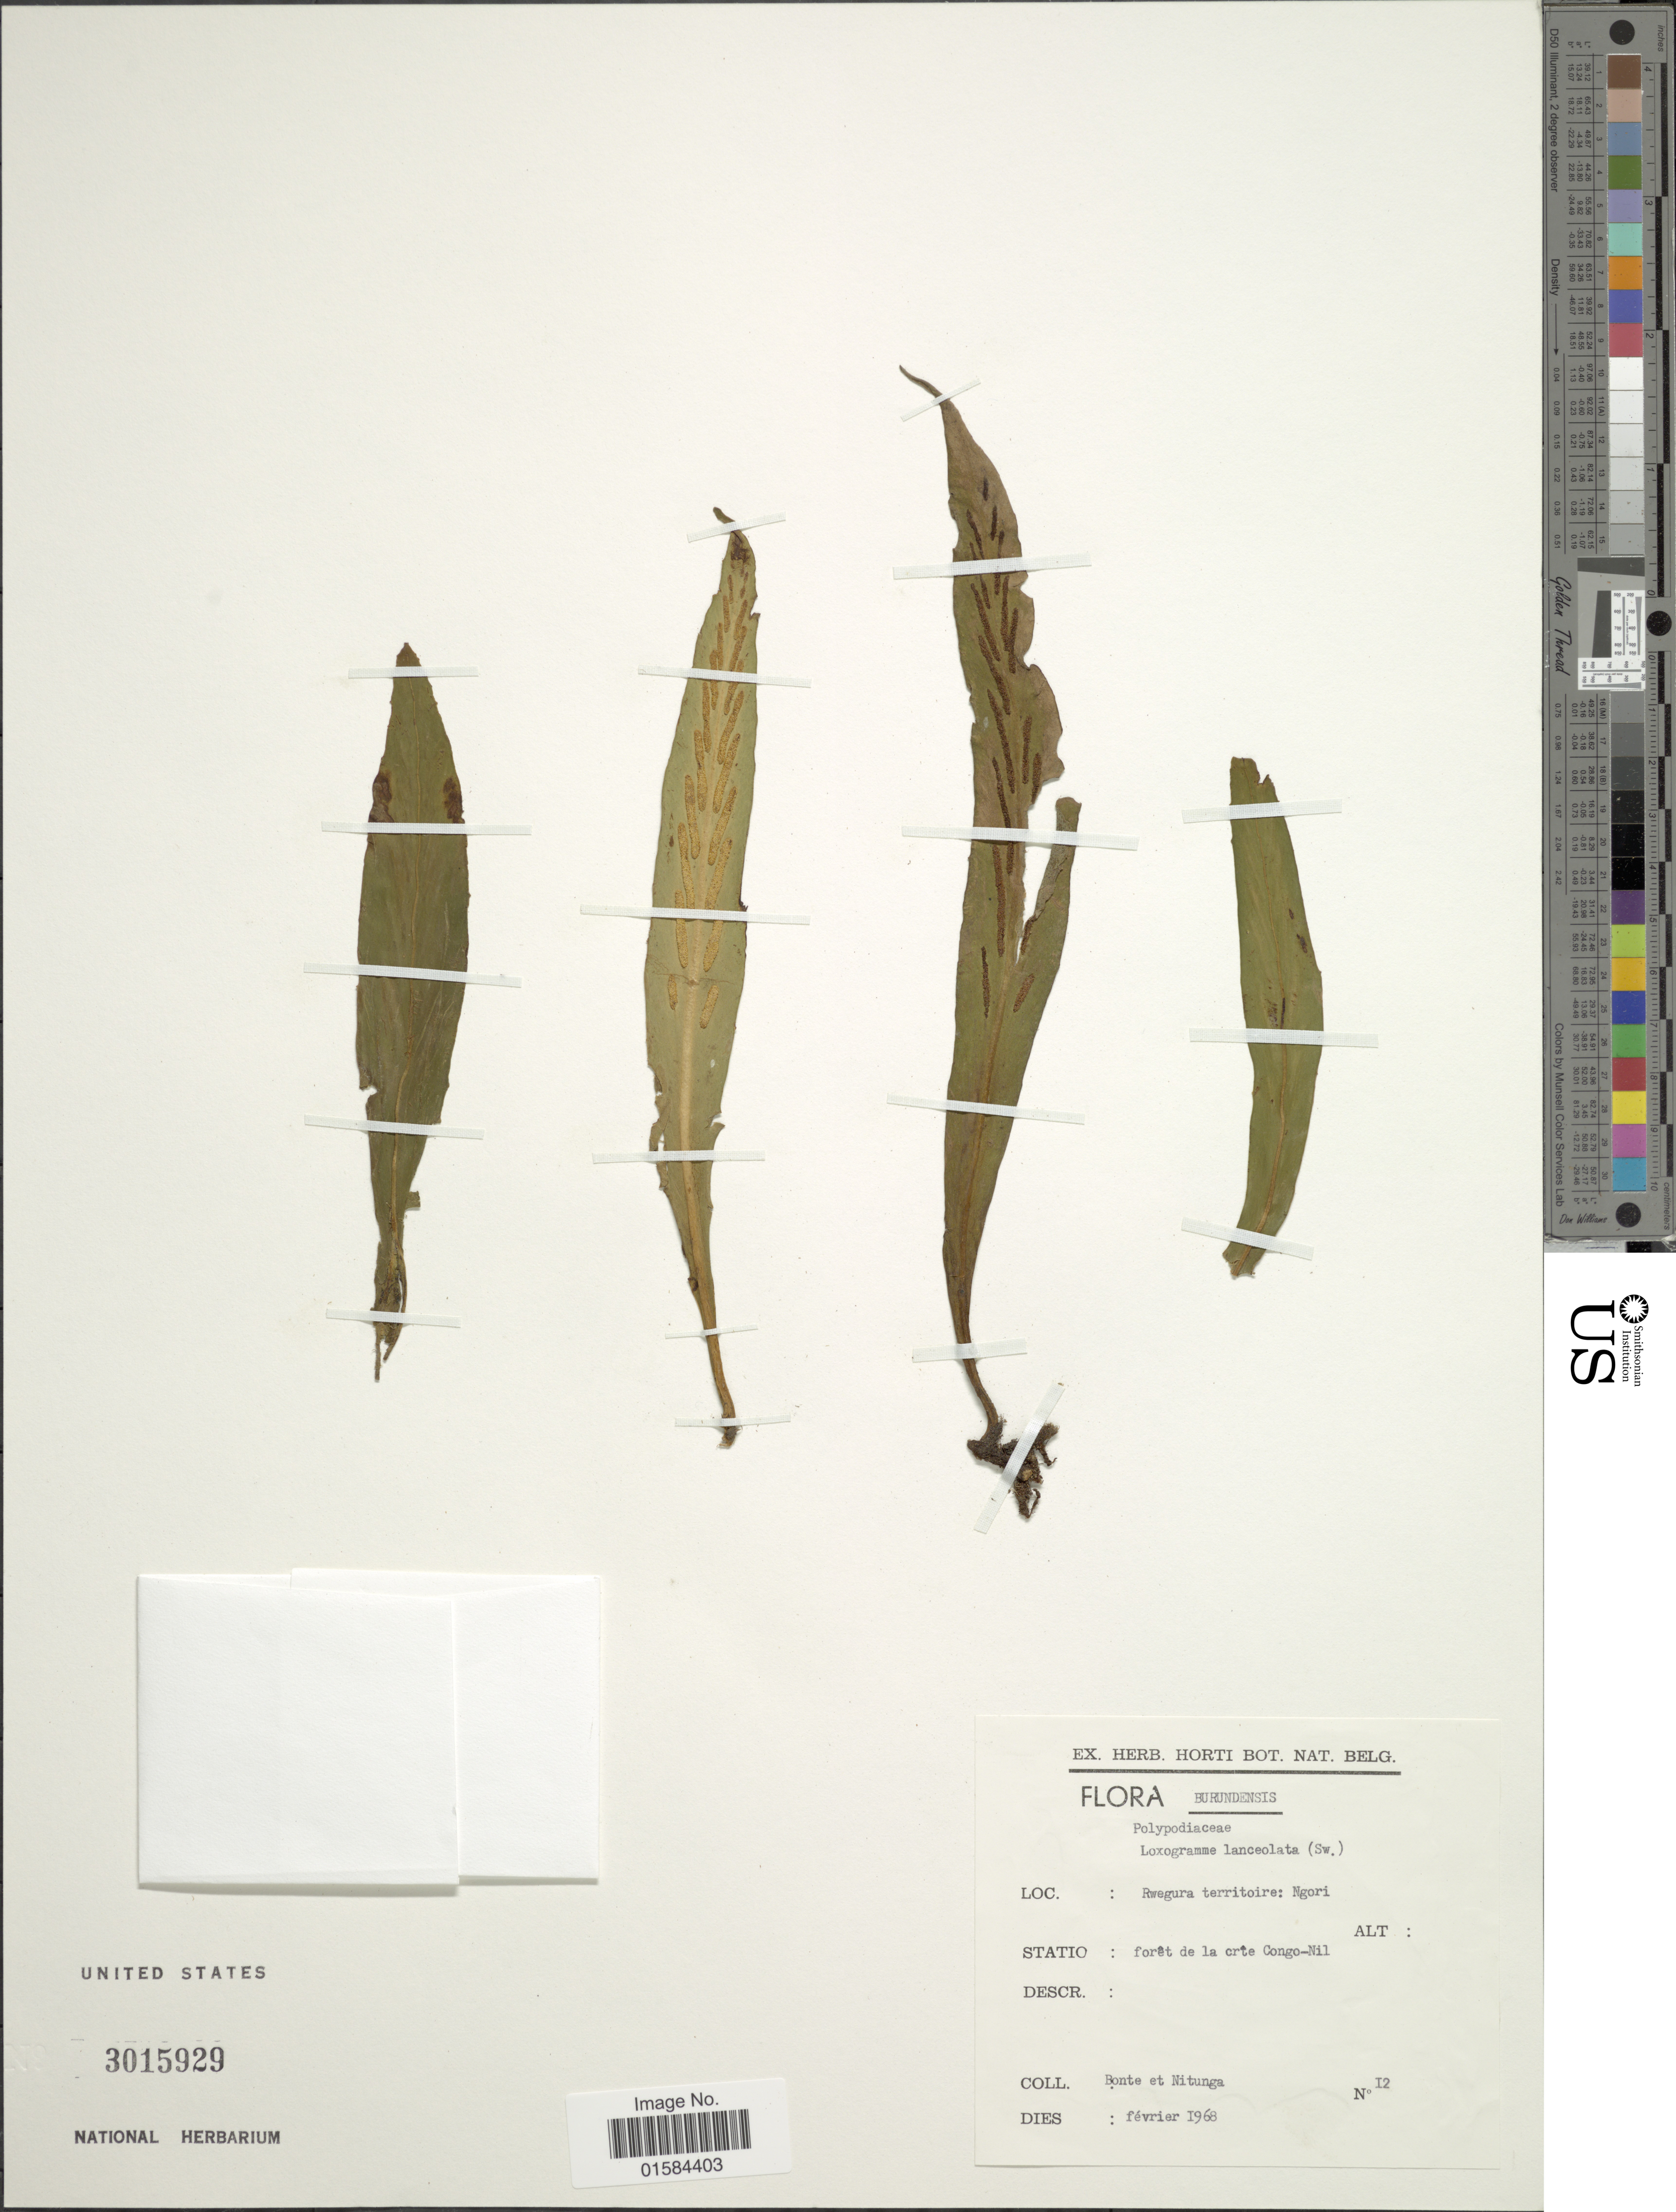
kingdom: Plantae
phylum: Tracheophyta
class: Polypodiopsida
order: Polypodiales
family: Polypodiaceae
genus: Loxogramme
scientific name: Loxogramme lanceolata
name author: (Sw.) C. Presl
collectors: E. Bonte & Nitunga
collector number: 12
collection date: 1968-02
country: Burundi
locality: Burundensis, Rwegura territoire: Ngori, Congo-Nil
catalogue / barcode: US 3015929